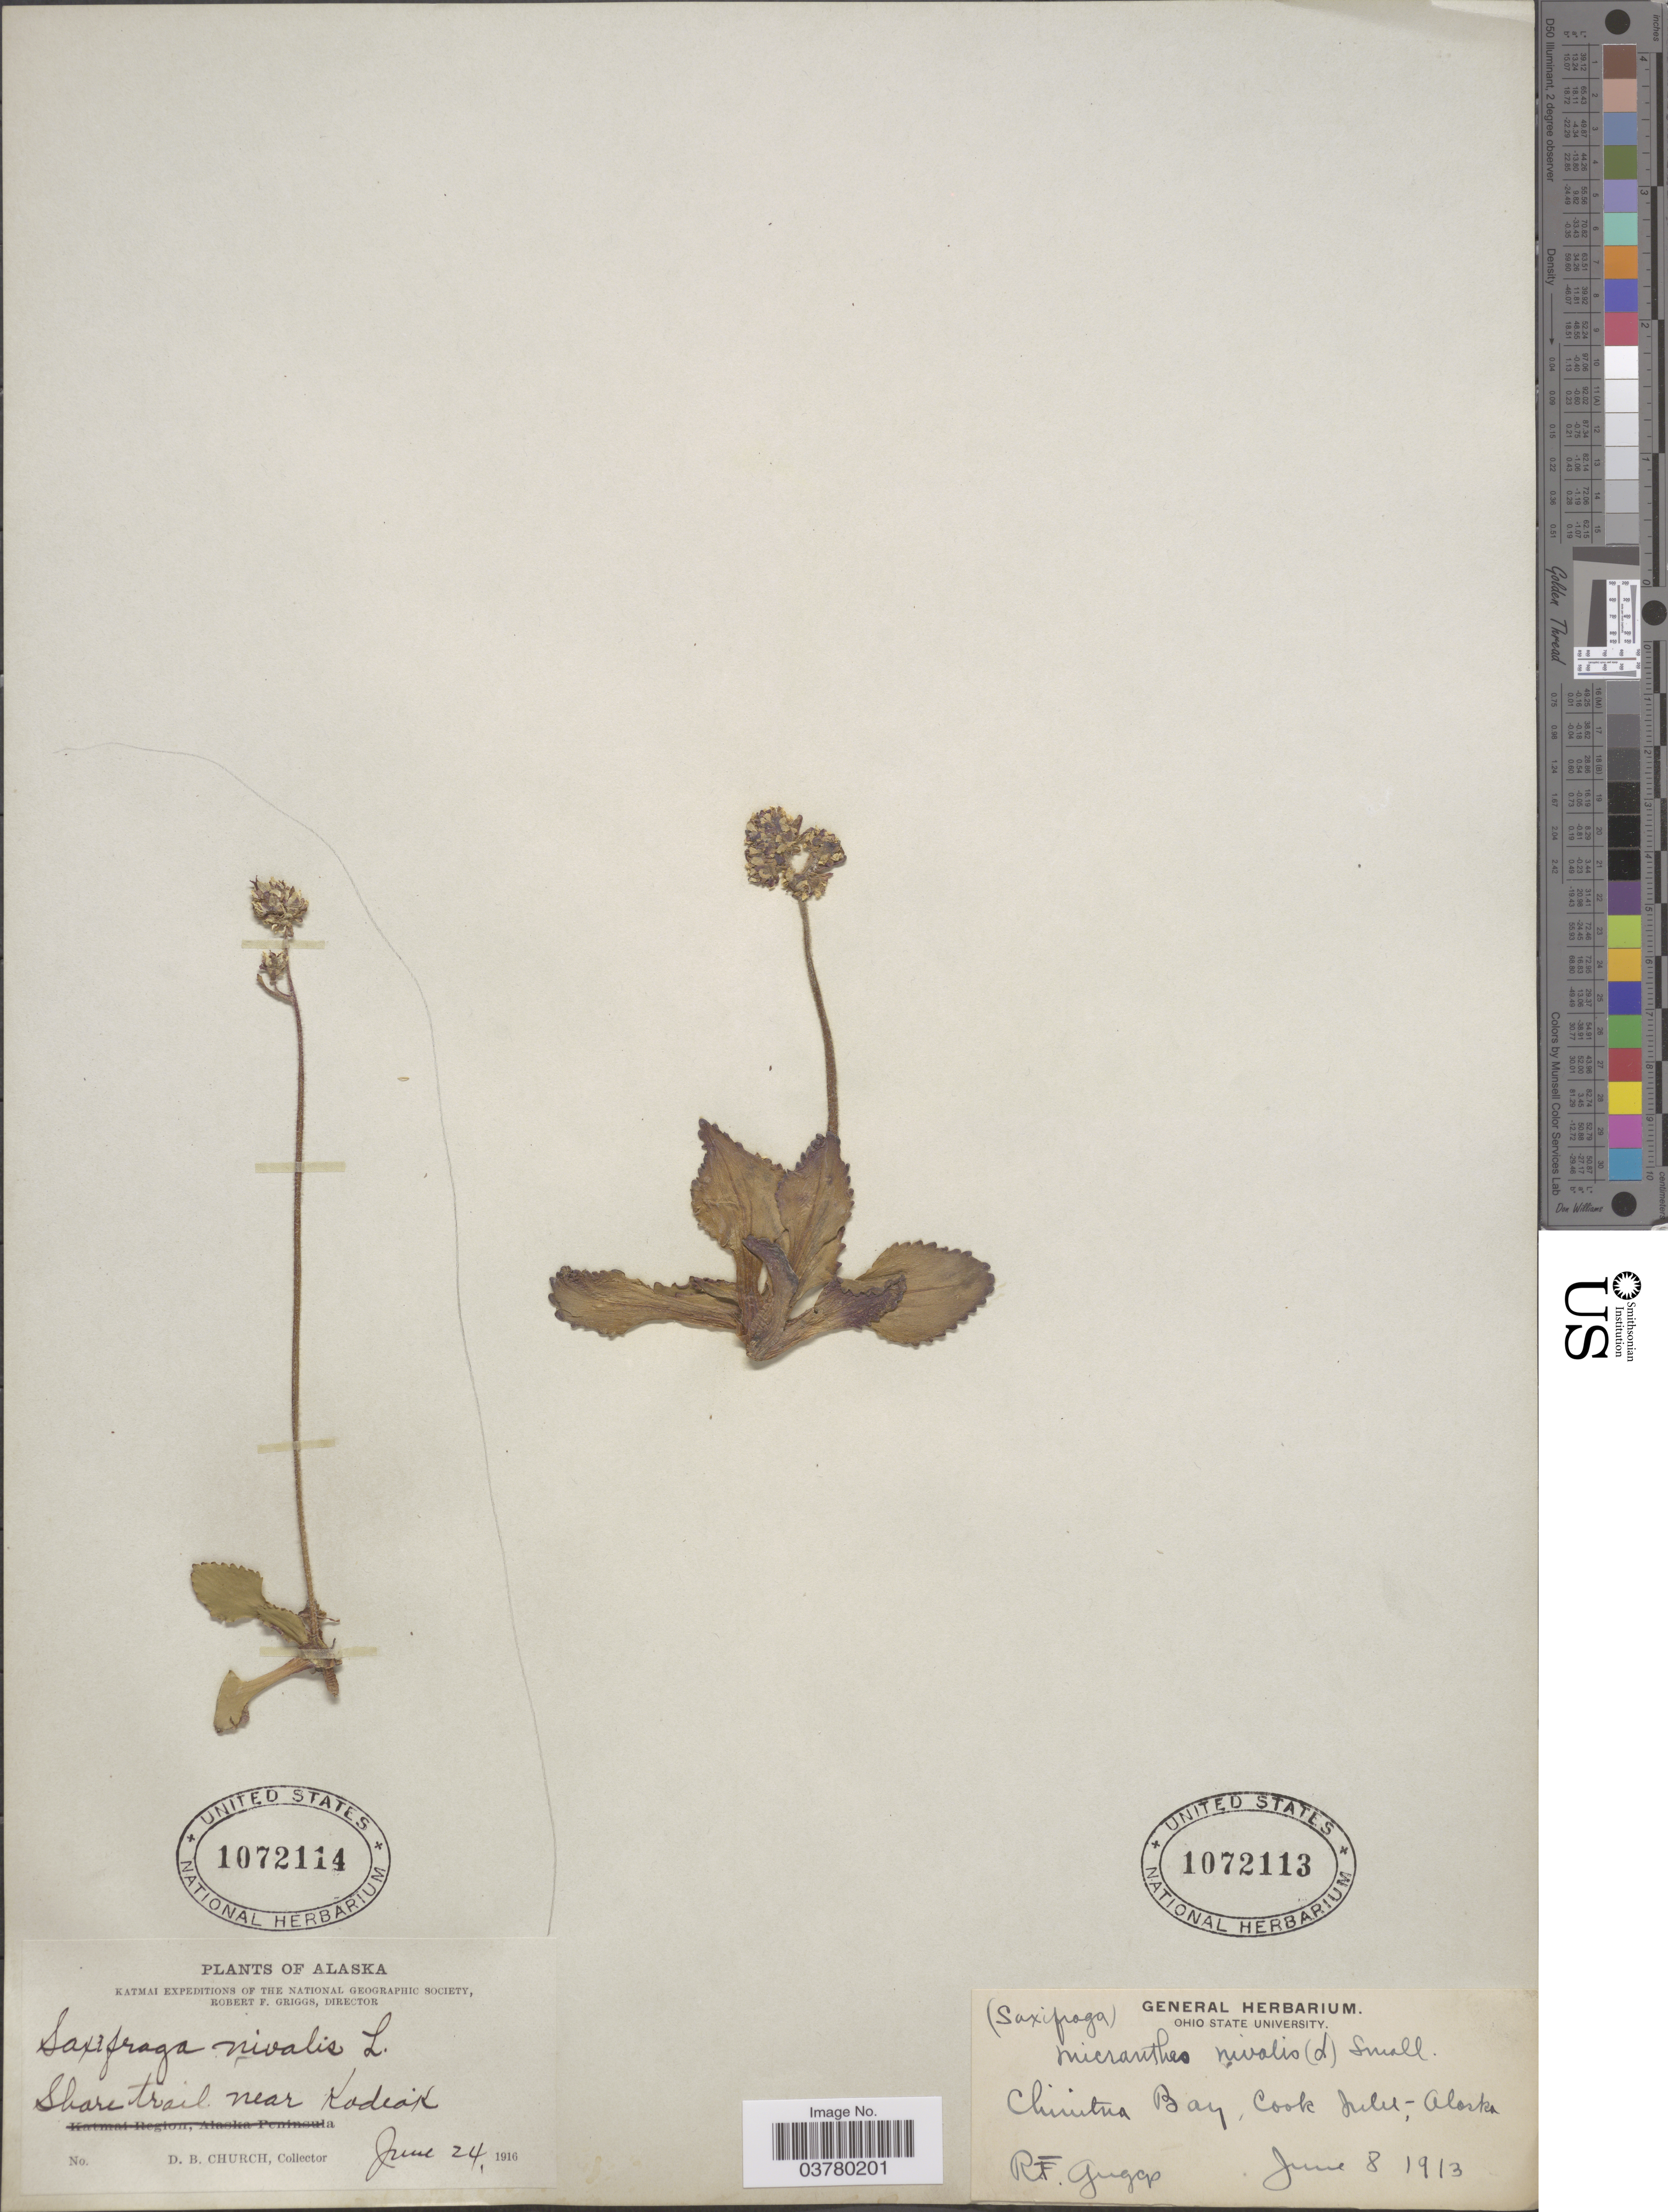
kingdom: Plantae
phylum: Tracheophyta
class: Magnoliopsida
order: Saxifragales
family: Saxifragaceae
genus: Micranthes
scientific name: Micranthes nivalis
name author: (L.) Small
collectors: R. F. Griggs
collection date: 1913-06-08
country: United States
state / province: Alaska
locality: Chinitna Bay, Cook Inlet.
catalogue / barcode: US 1072113